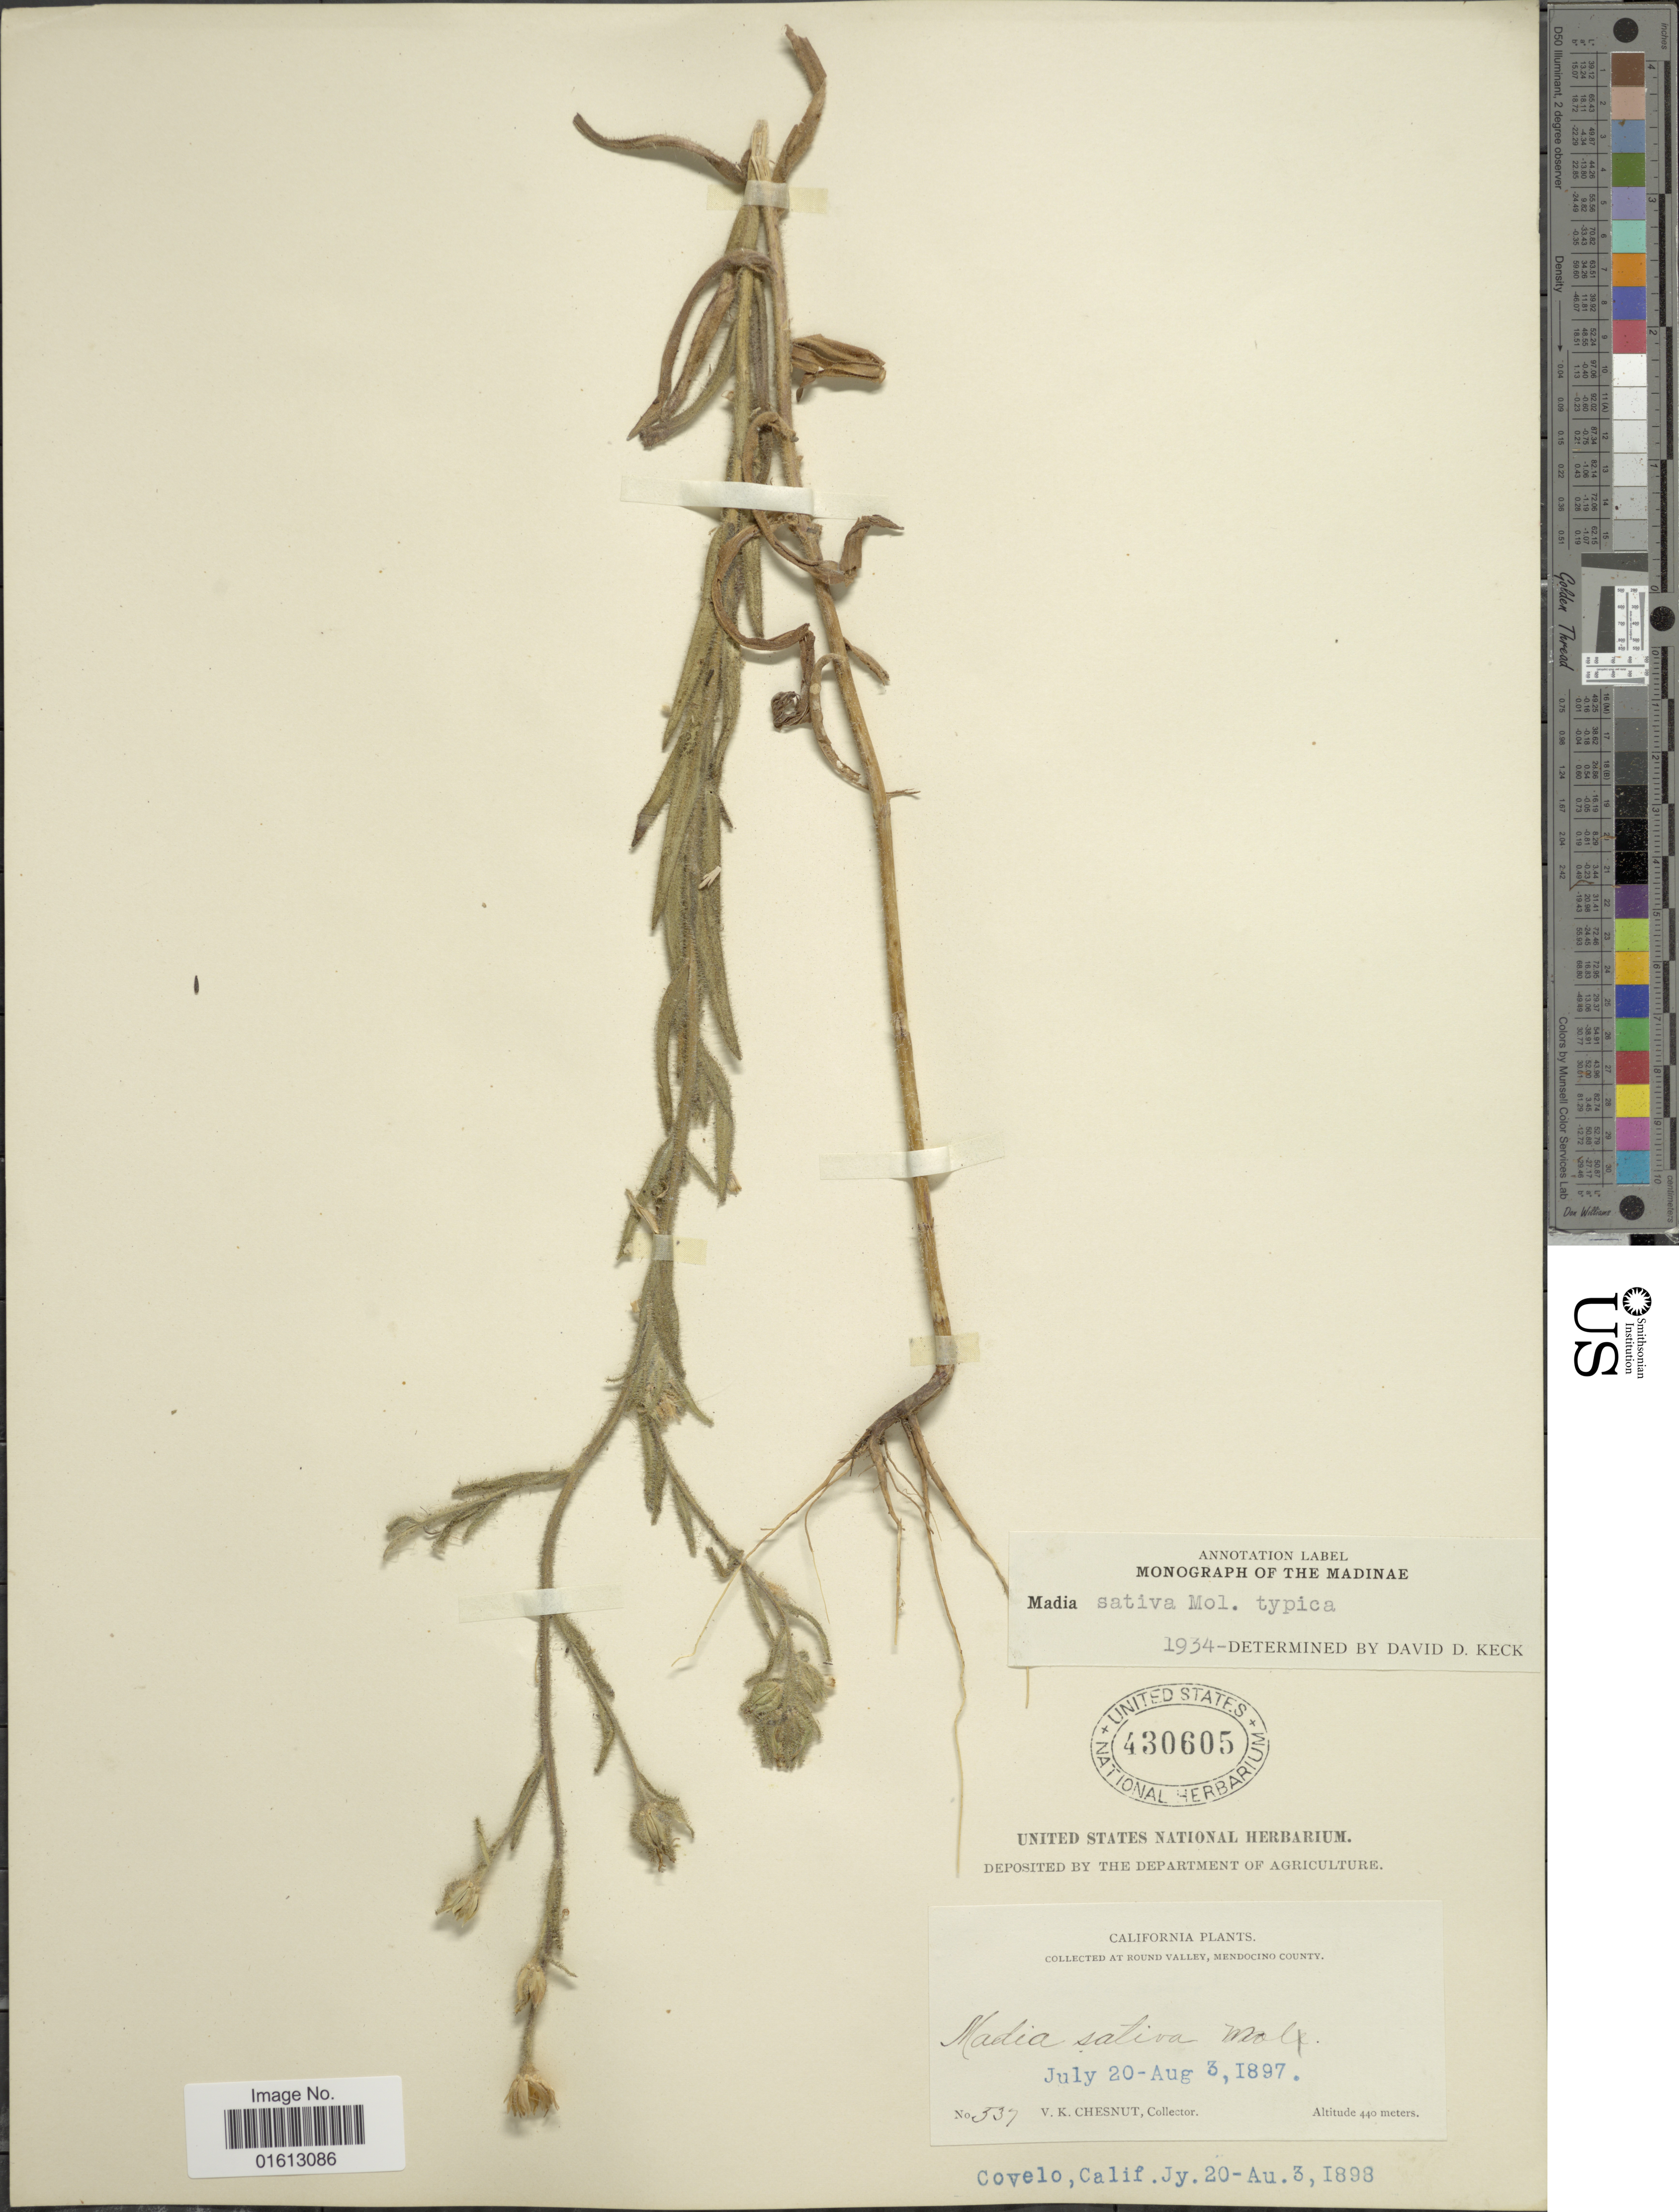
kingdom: Plantae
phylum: Tracheophyta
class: Magnoliopsida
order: Asterales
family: Asteraceae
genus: Madia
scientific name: Madia sativa subsp. sativa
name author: Molina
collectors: V. Chesnut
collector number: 537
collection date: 1897-07-20/1897-08-03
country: United States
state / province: California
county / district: Mendocino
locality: California, at Roung Valley, Mendocino County, Covelo.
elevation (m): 440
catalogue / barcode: US 430605